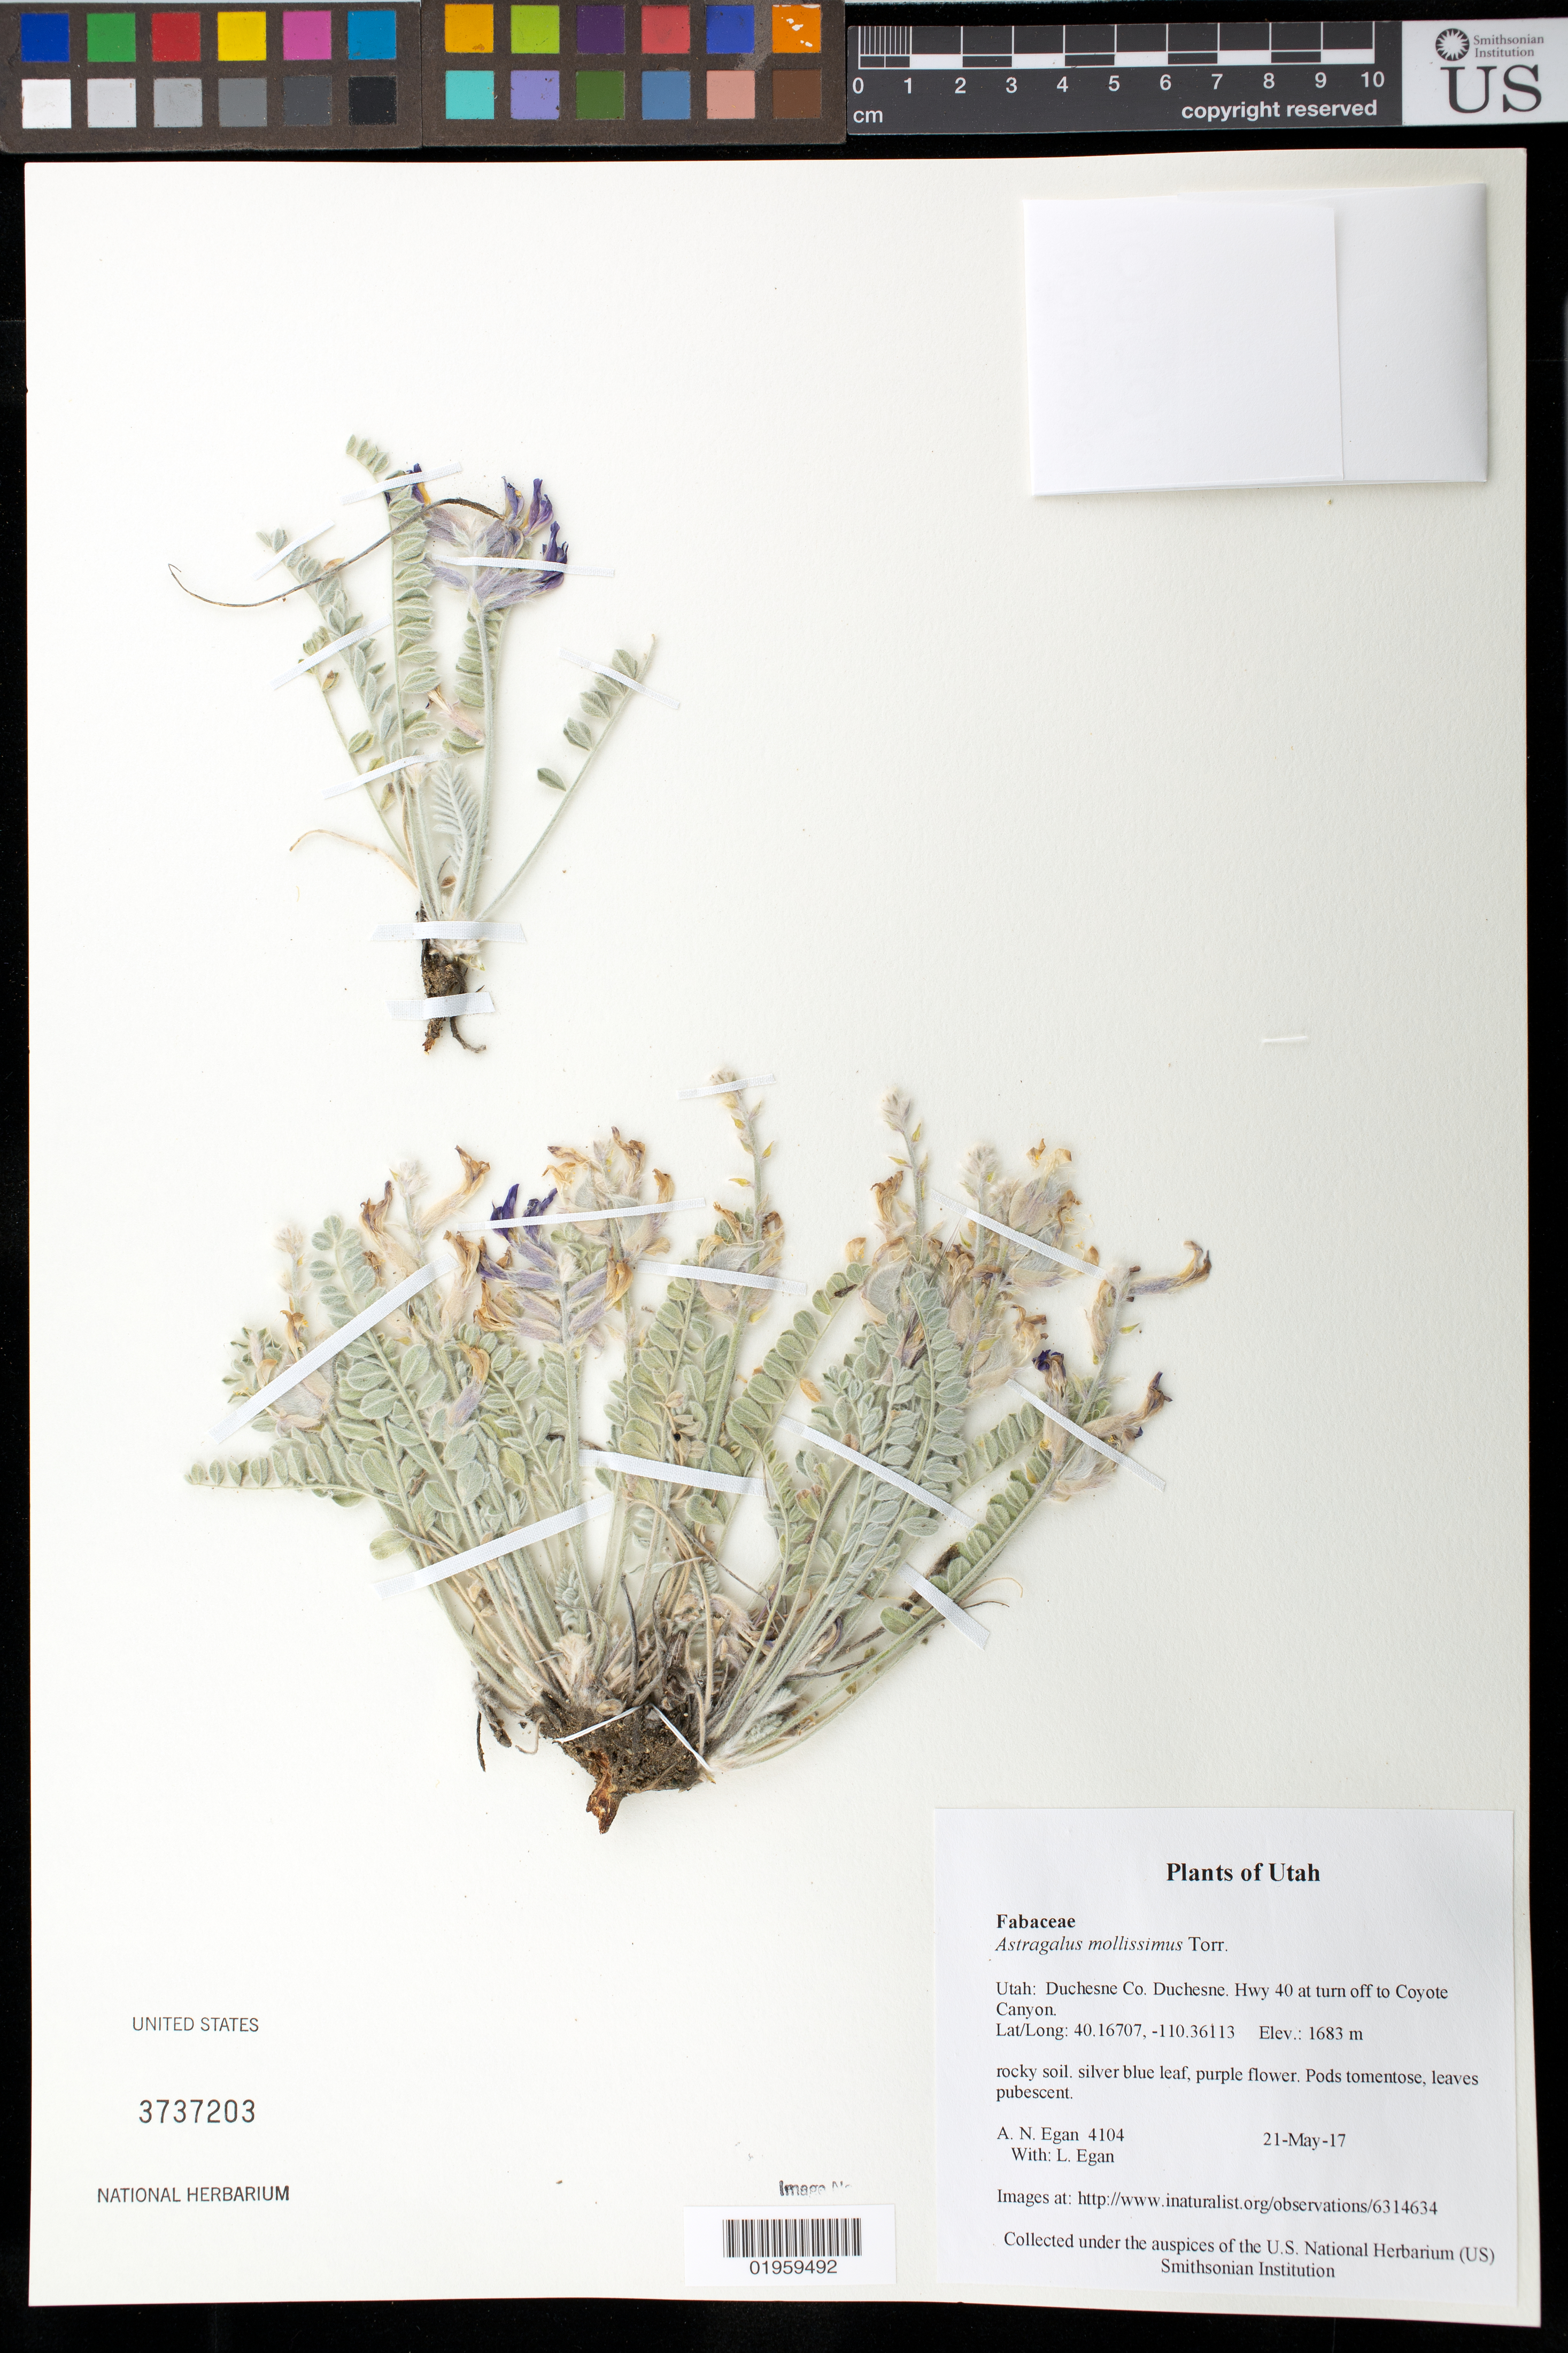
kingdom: Plantae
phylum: Tracheophyta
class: Magnoliopsida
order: Fabales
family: Fabaceae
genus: Astragalus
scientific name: Astragalus mollissimus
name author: Torr.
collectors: A. N. Egan & L. Egan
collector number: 4104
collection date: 2017-05-21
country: United States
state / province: Utah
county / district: Duchesne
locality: Duchesne. Hwy 40 at turn off to Coyote Canyon.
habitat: rocky soil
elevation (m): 1683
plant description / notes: http://www.inaturalist.org/observations/6314634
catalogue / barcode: US 3737203